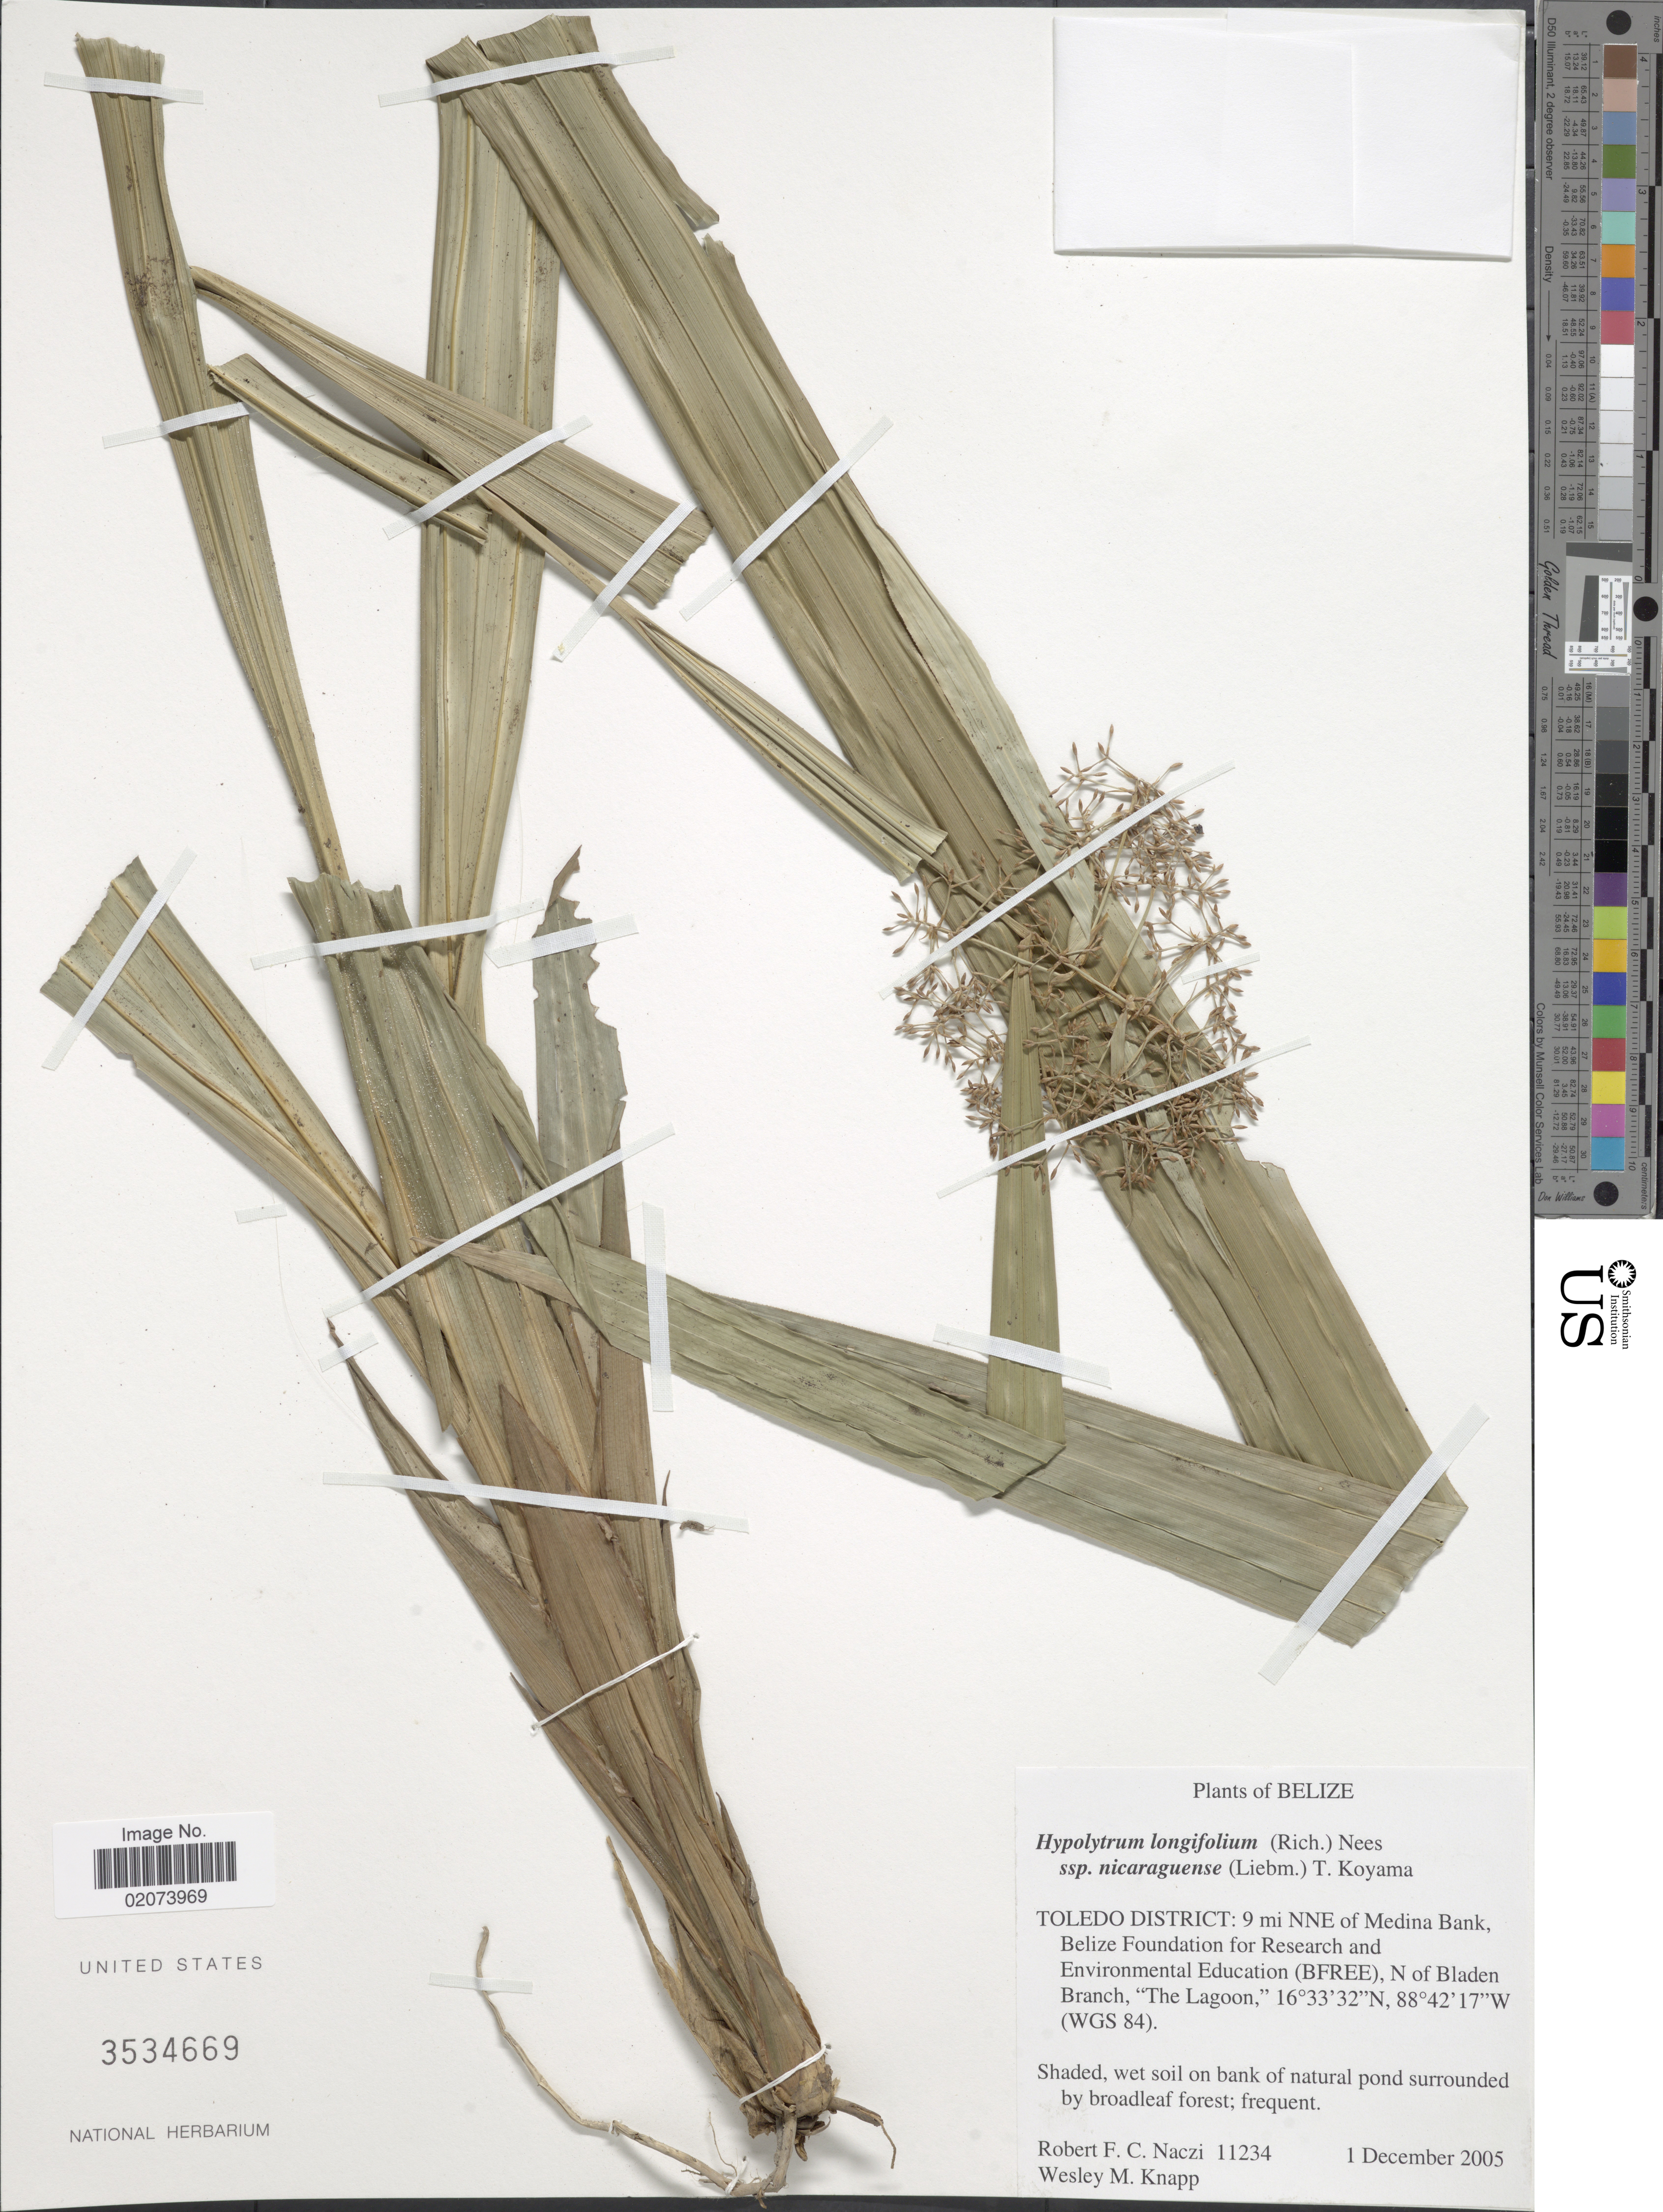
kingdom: Plantae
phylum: Tracheophyta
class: Liliopsida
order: Poales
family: Cyperaceae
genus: Hypolytrum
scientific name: Hypolytrum longifolium subsp. nicaraguense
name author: (Liebm.) T. Koyama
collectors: R. F. C. Naczi & W. Knapp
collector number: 11234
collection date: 2005-12-01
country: Belize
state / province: Toledo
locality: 9 mi NNE of Medina Bank, Belize Foundation for Research and Environmental Education (BFREE), N of Bladen Branch, The Lagoon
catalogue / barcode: US 3534669